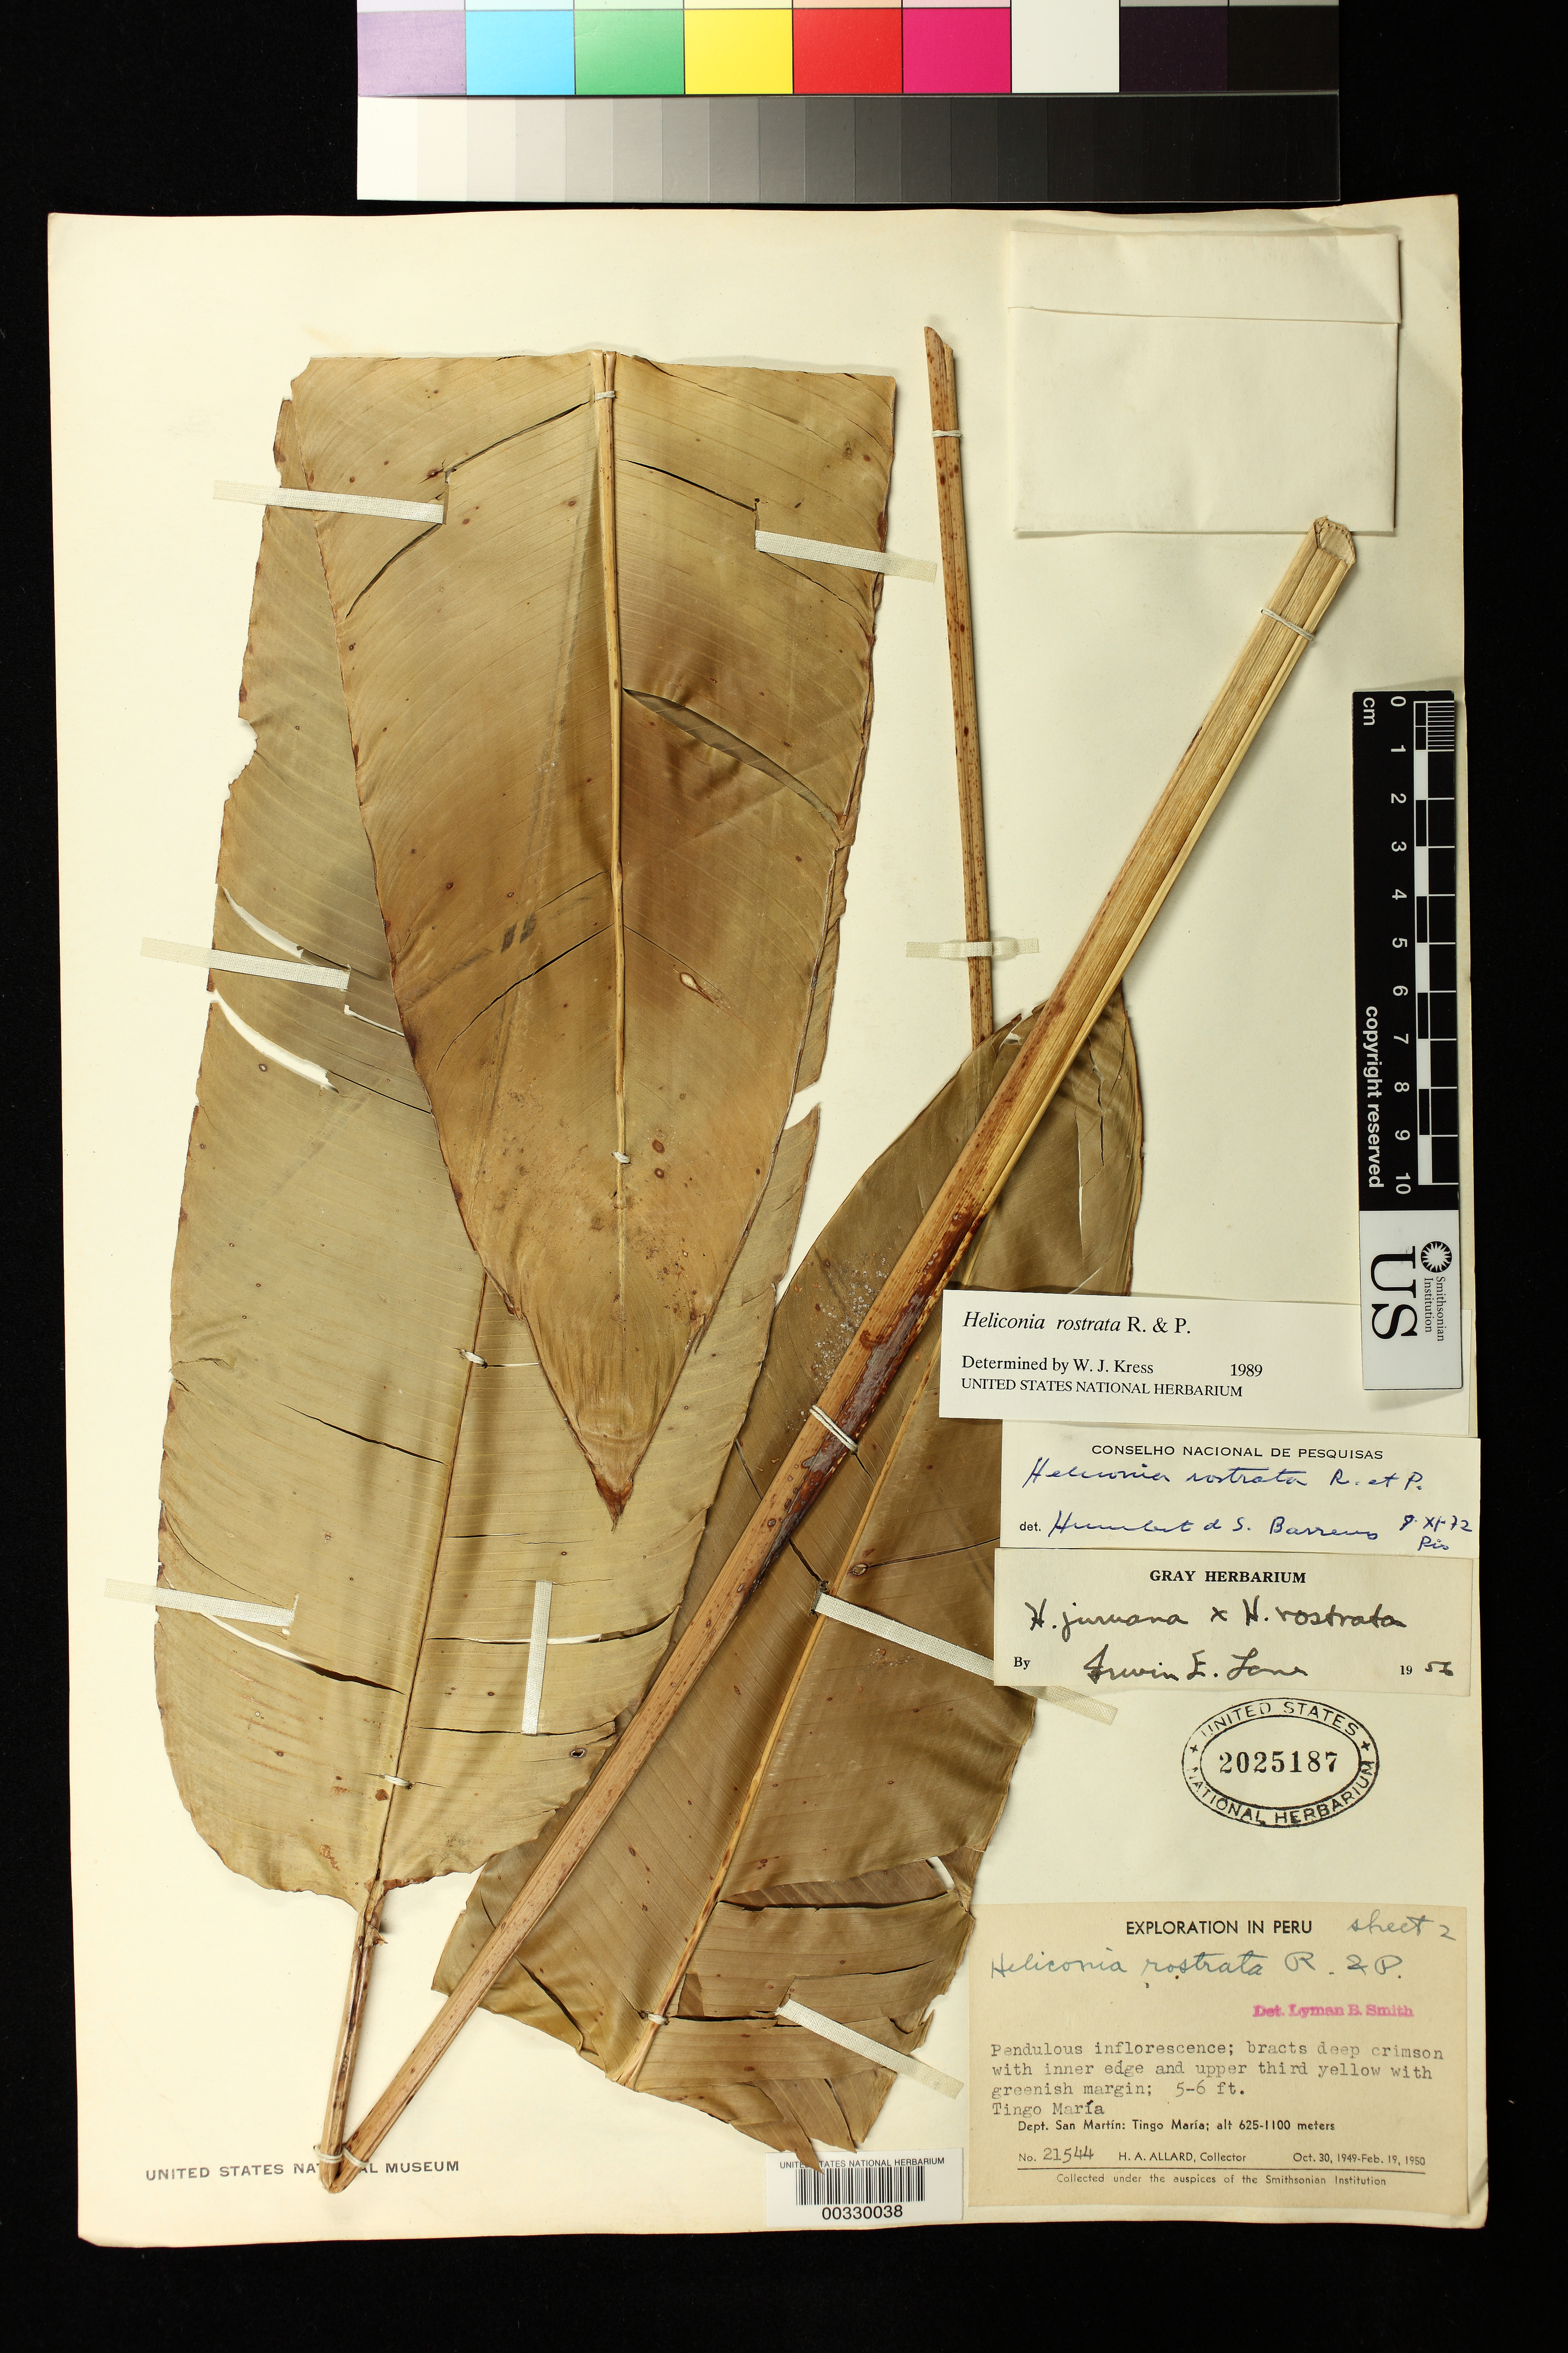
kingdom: Plantae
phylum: Tracheophyta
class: Liliopsida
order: Zingiberales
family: Heliconiaceae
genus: Heliconia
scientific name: Heliconia rostrata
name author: Ruiz & Pav.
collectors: H. A. Allard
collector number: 21544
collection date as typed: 30 Oct 1949 to 19 Feb 1950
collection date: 1949-10-30/1950-02-19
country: Peru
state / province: San Martín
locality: Tingo maria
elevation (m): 625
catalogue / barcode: US 2025187